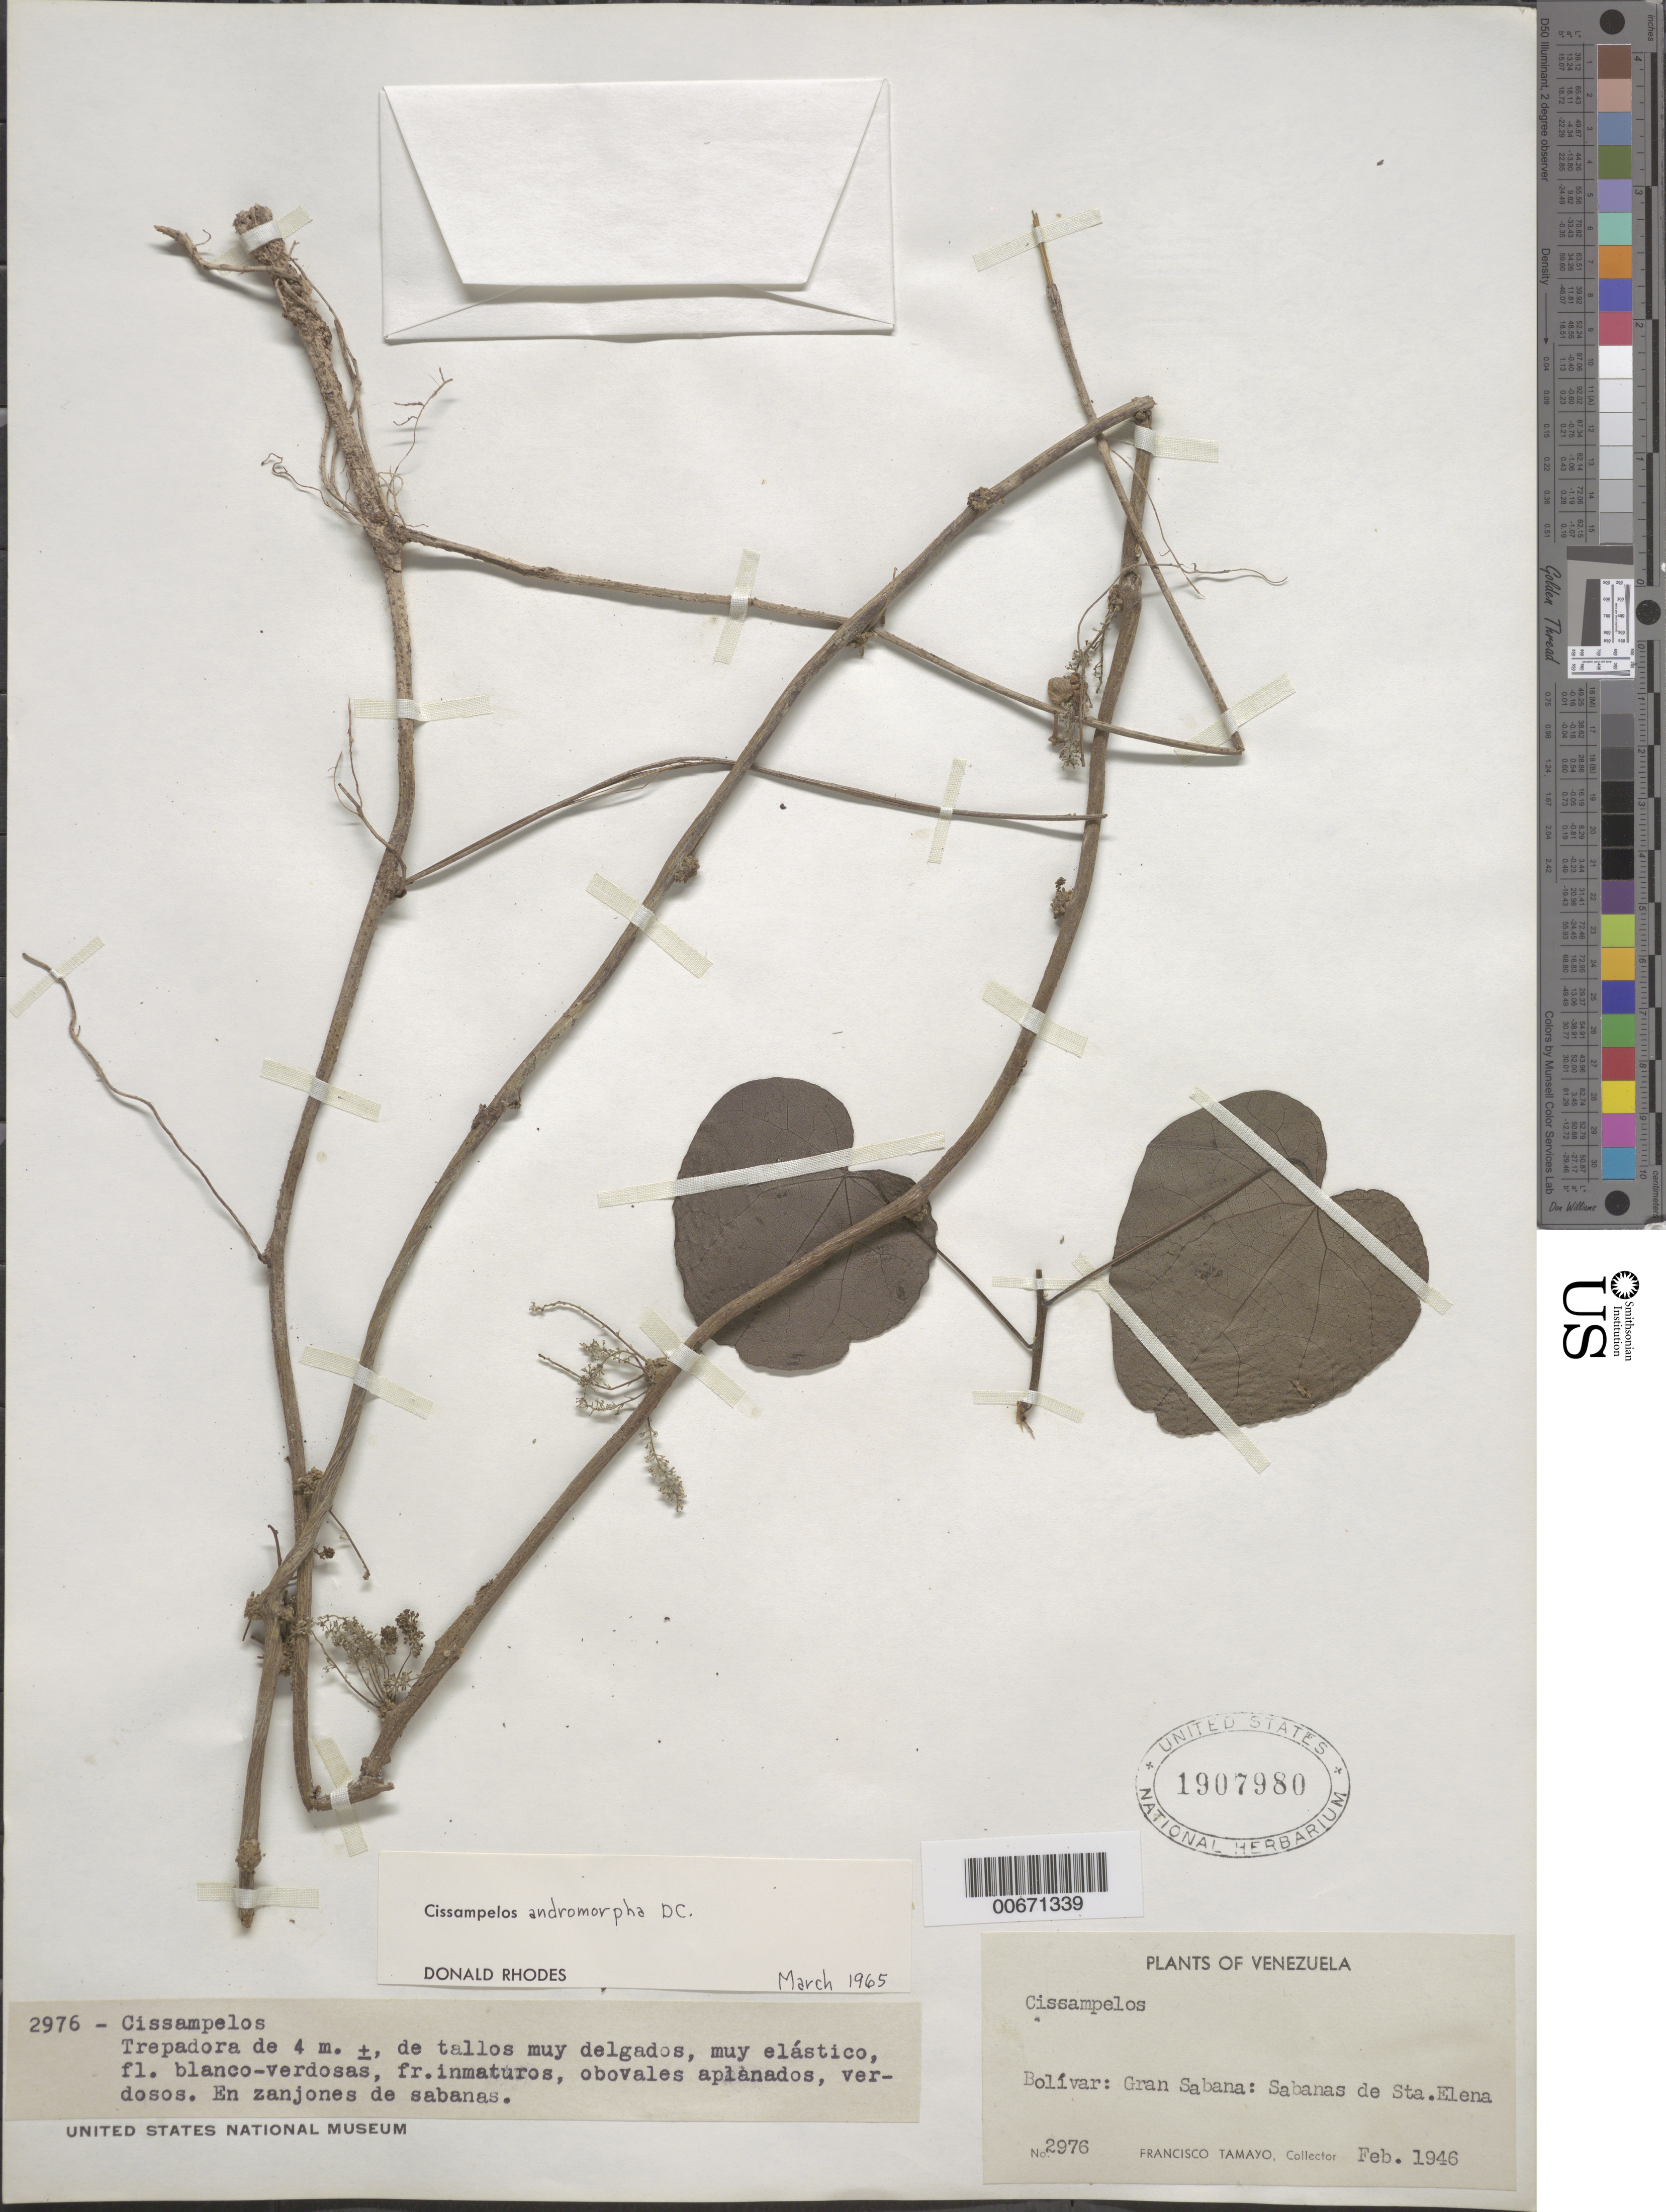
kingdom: Plantae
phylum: Tracheophyta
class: Magnoliopsida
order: Ranunculales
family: Menispermaceae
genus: Cissampelos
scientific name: Cissampelos andromorpha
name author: DC.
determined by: Rhodes, D.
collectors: F. Tamayo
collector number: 2976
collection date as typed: Feb-46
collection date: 1946-02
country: Venezuela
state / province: Bolívar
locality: Gran Sabana, Sta. Elena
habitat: Trenches in savanna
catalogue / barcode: US 1907980